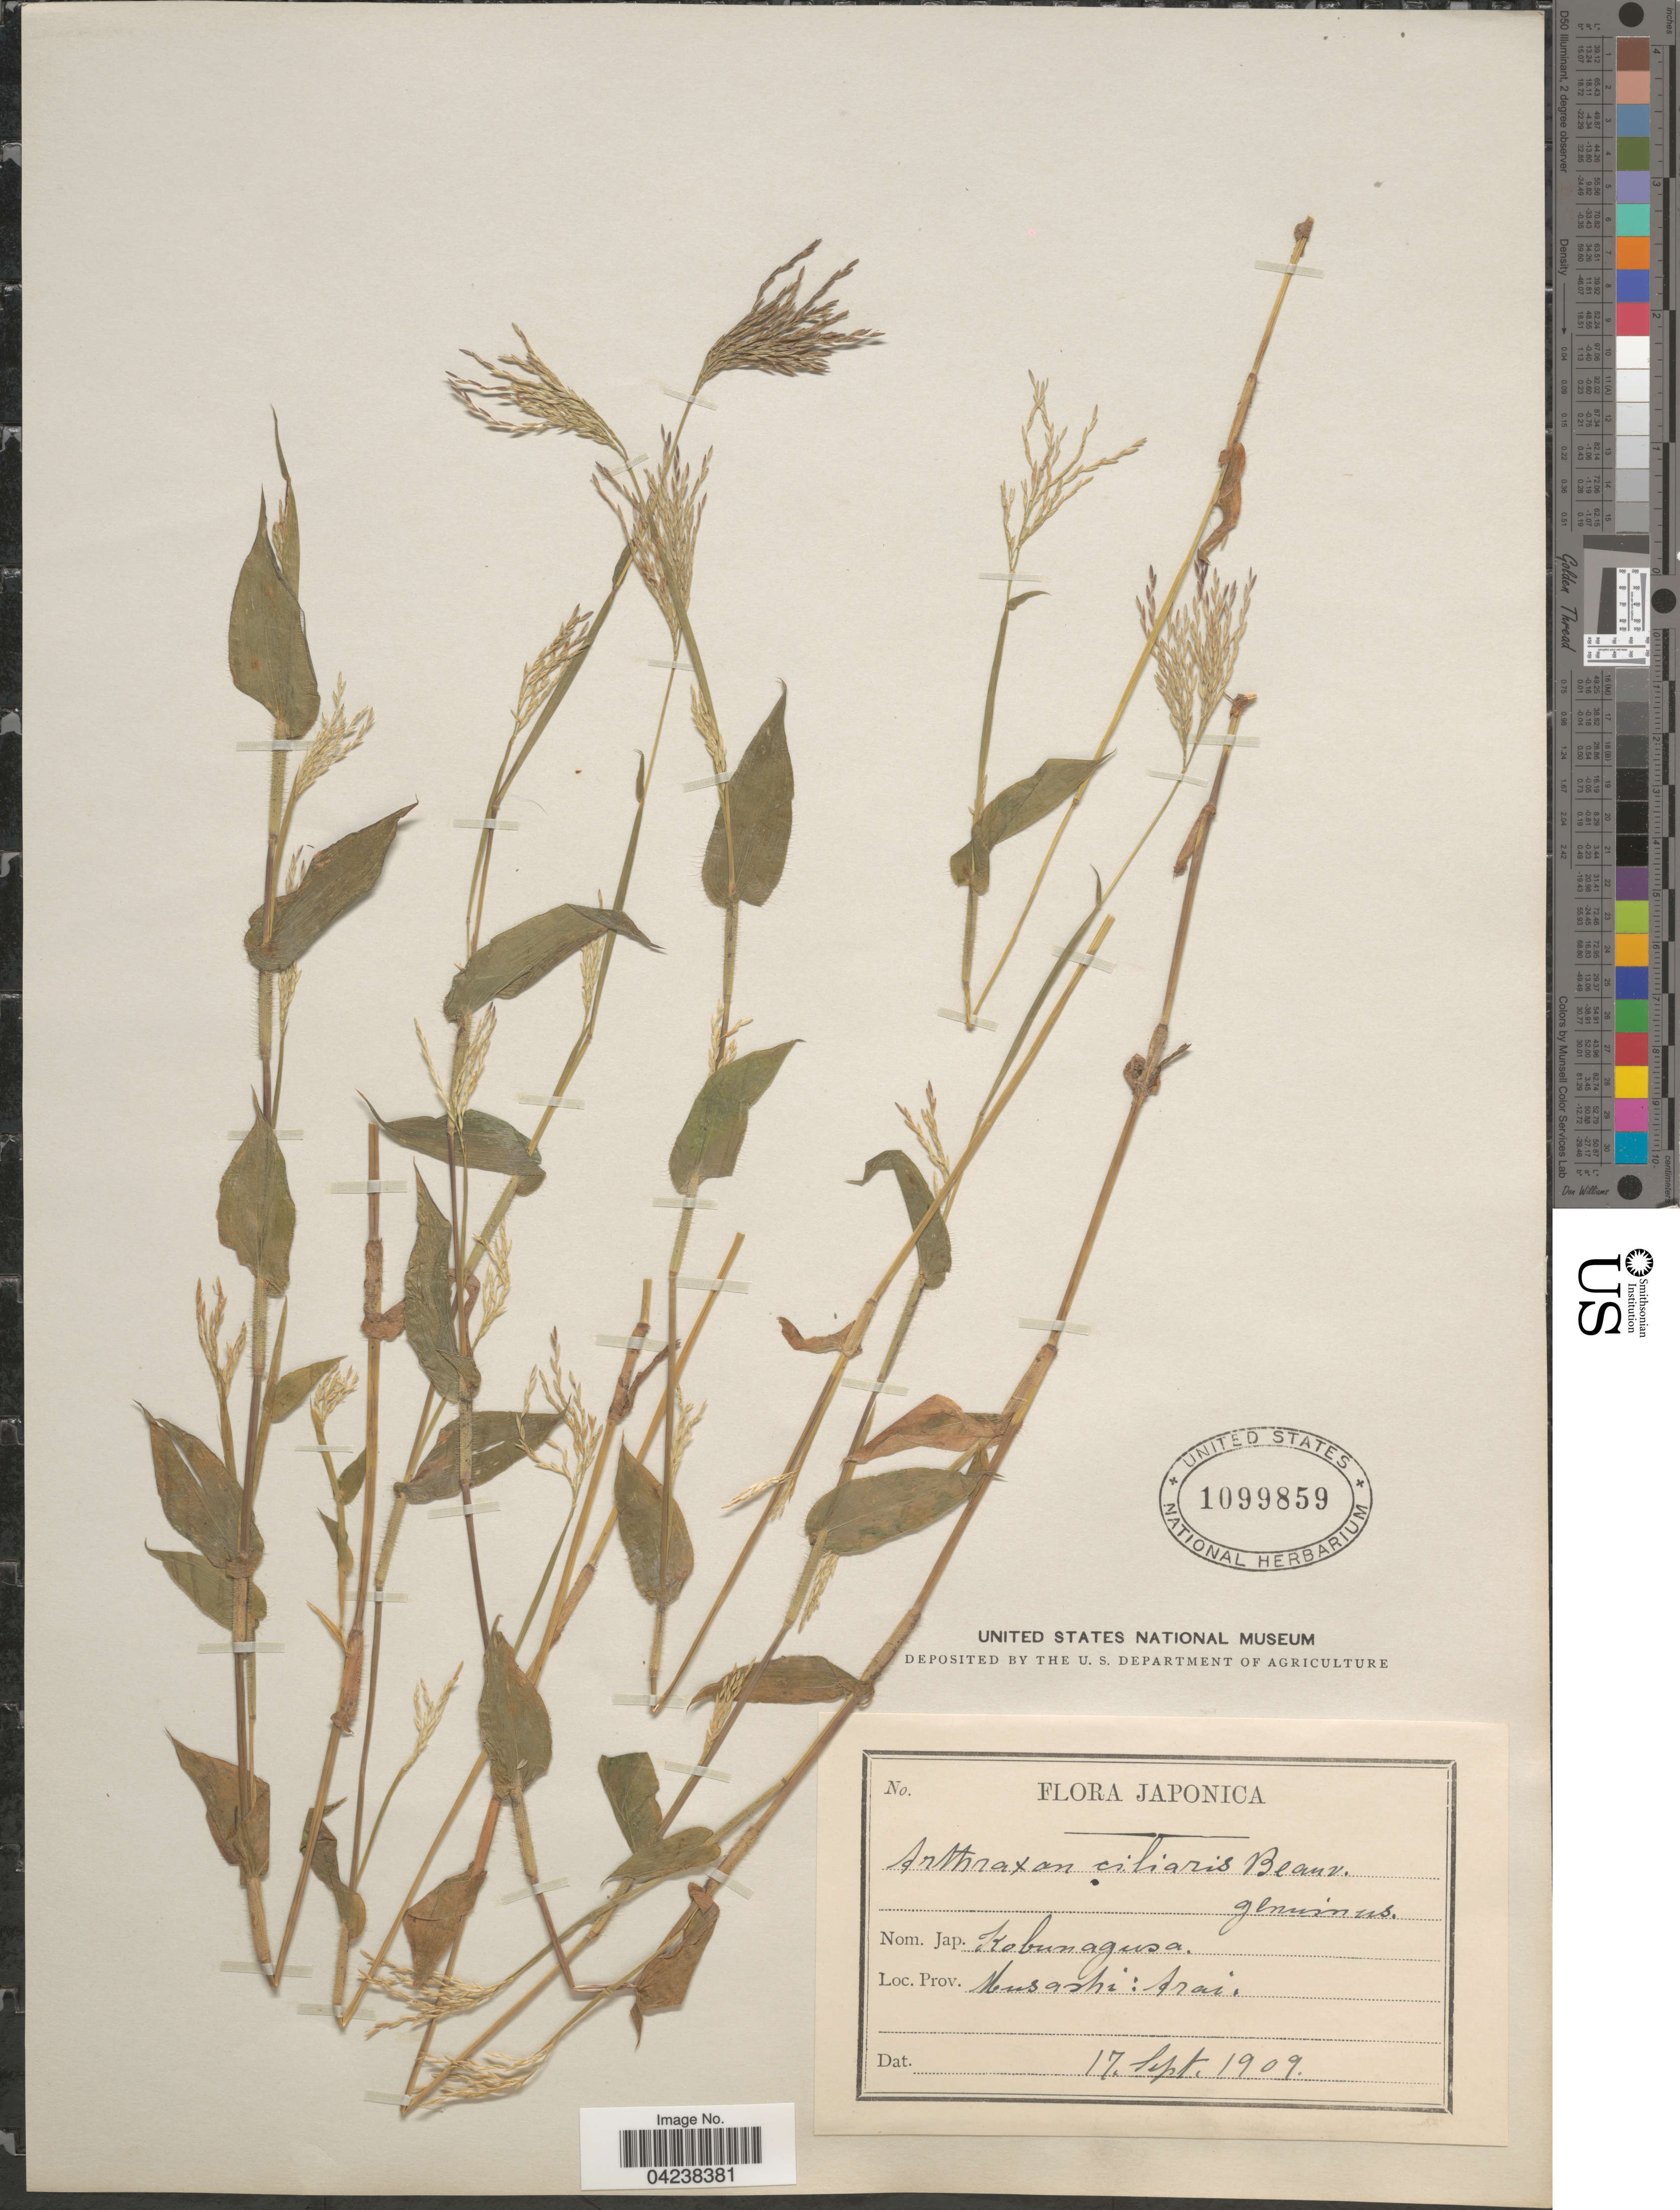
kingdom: Plantae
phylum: Tracheophyta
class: Liliopsida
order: Poales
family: Poaceae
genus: Arthraxon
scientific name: Arthraxon hispidus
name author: (Thunb.) Makino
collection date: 1909-09-17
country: Japan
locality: Prov. Musashi: Arai.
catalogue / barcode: US 1099859